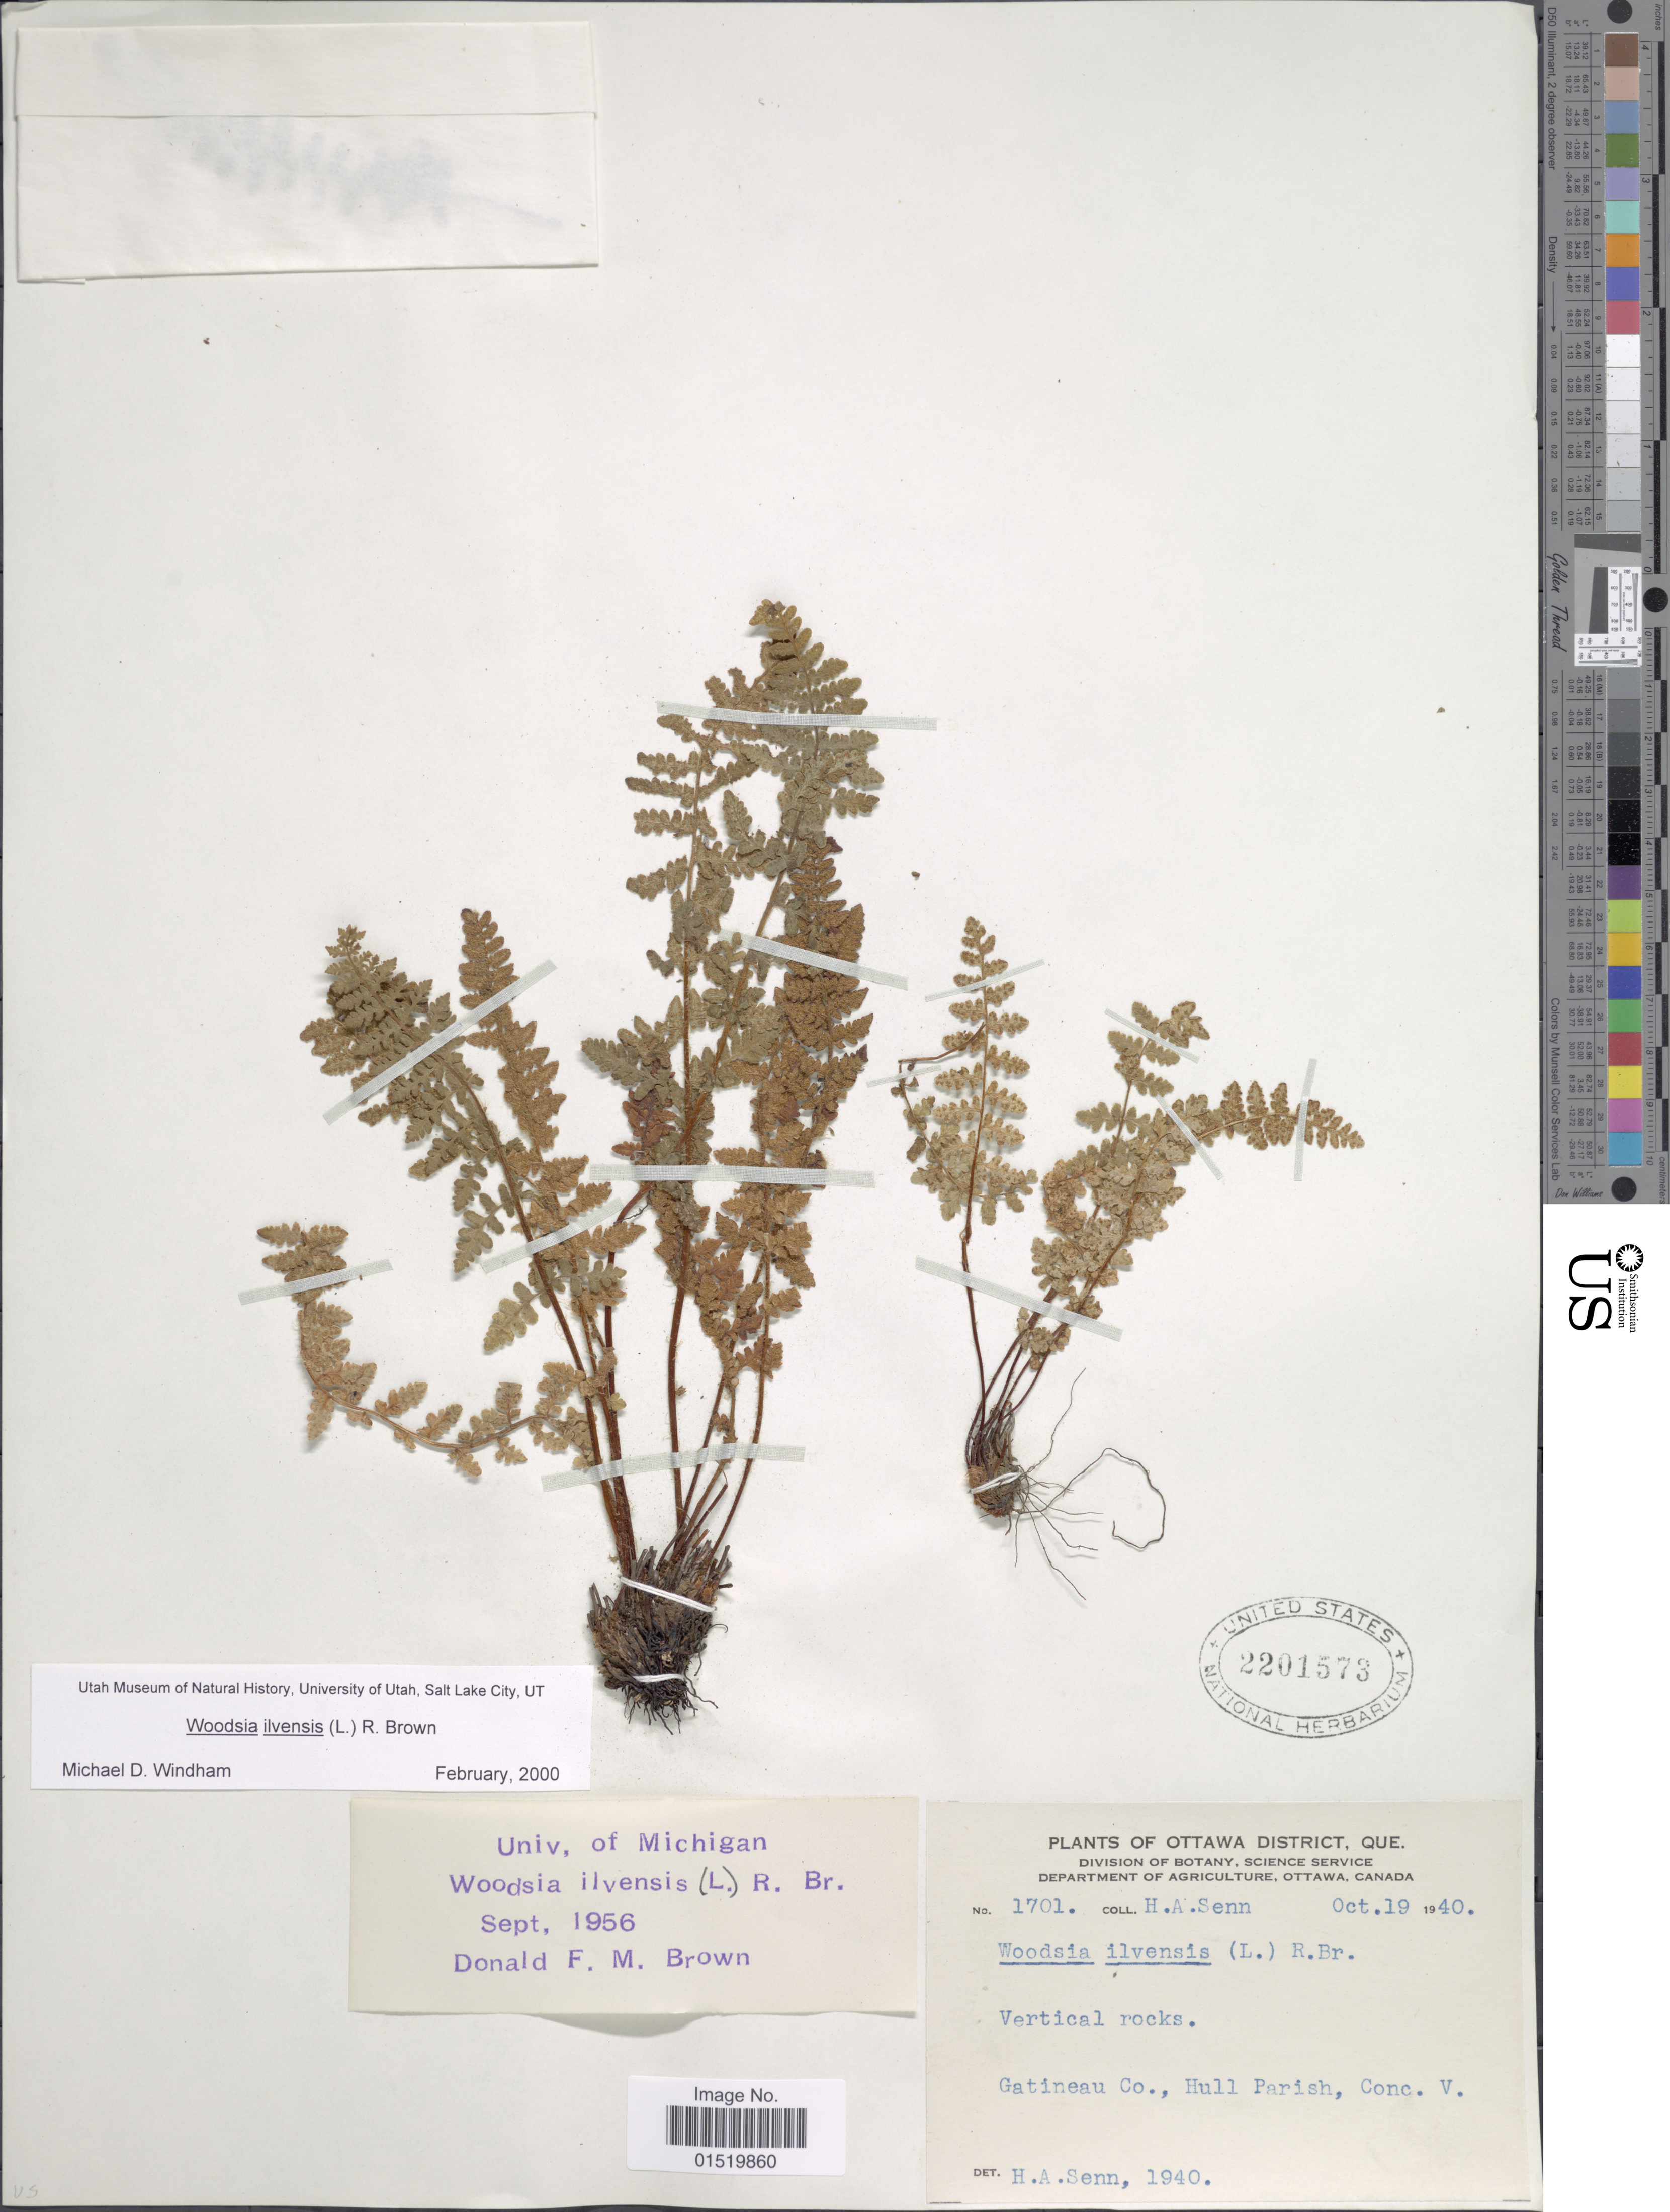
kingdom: Plantae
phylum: Tracheophyta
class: Polypodiopsida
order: Polypodiales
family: Woodsiaceae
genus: Woodsia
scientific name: Woodsia ilvensis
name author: (L.) R. Br.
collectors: H. Senn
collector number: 1701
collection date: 1940-10-19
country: Canada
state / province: Quebec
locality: Ottawa District, Gatineau Co., Hull Parish, Conc V.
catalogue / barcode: US 2201573